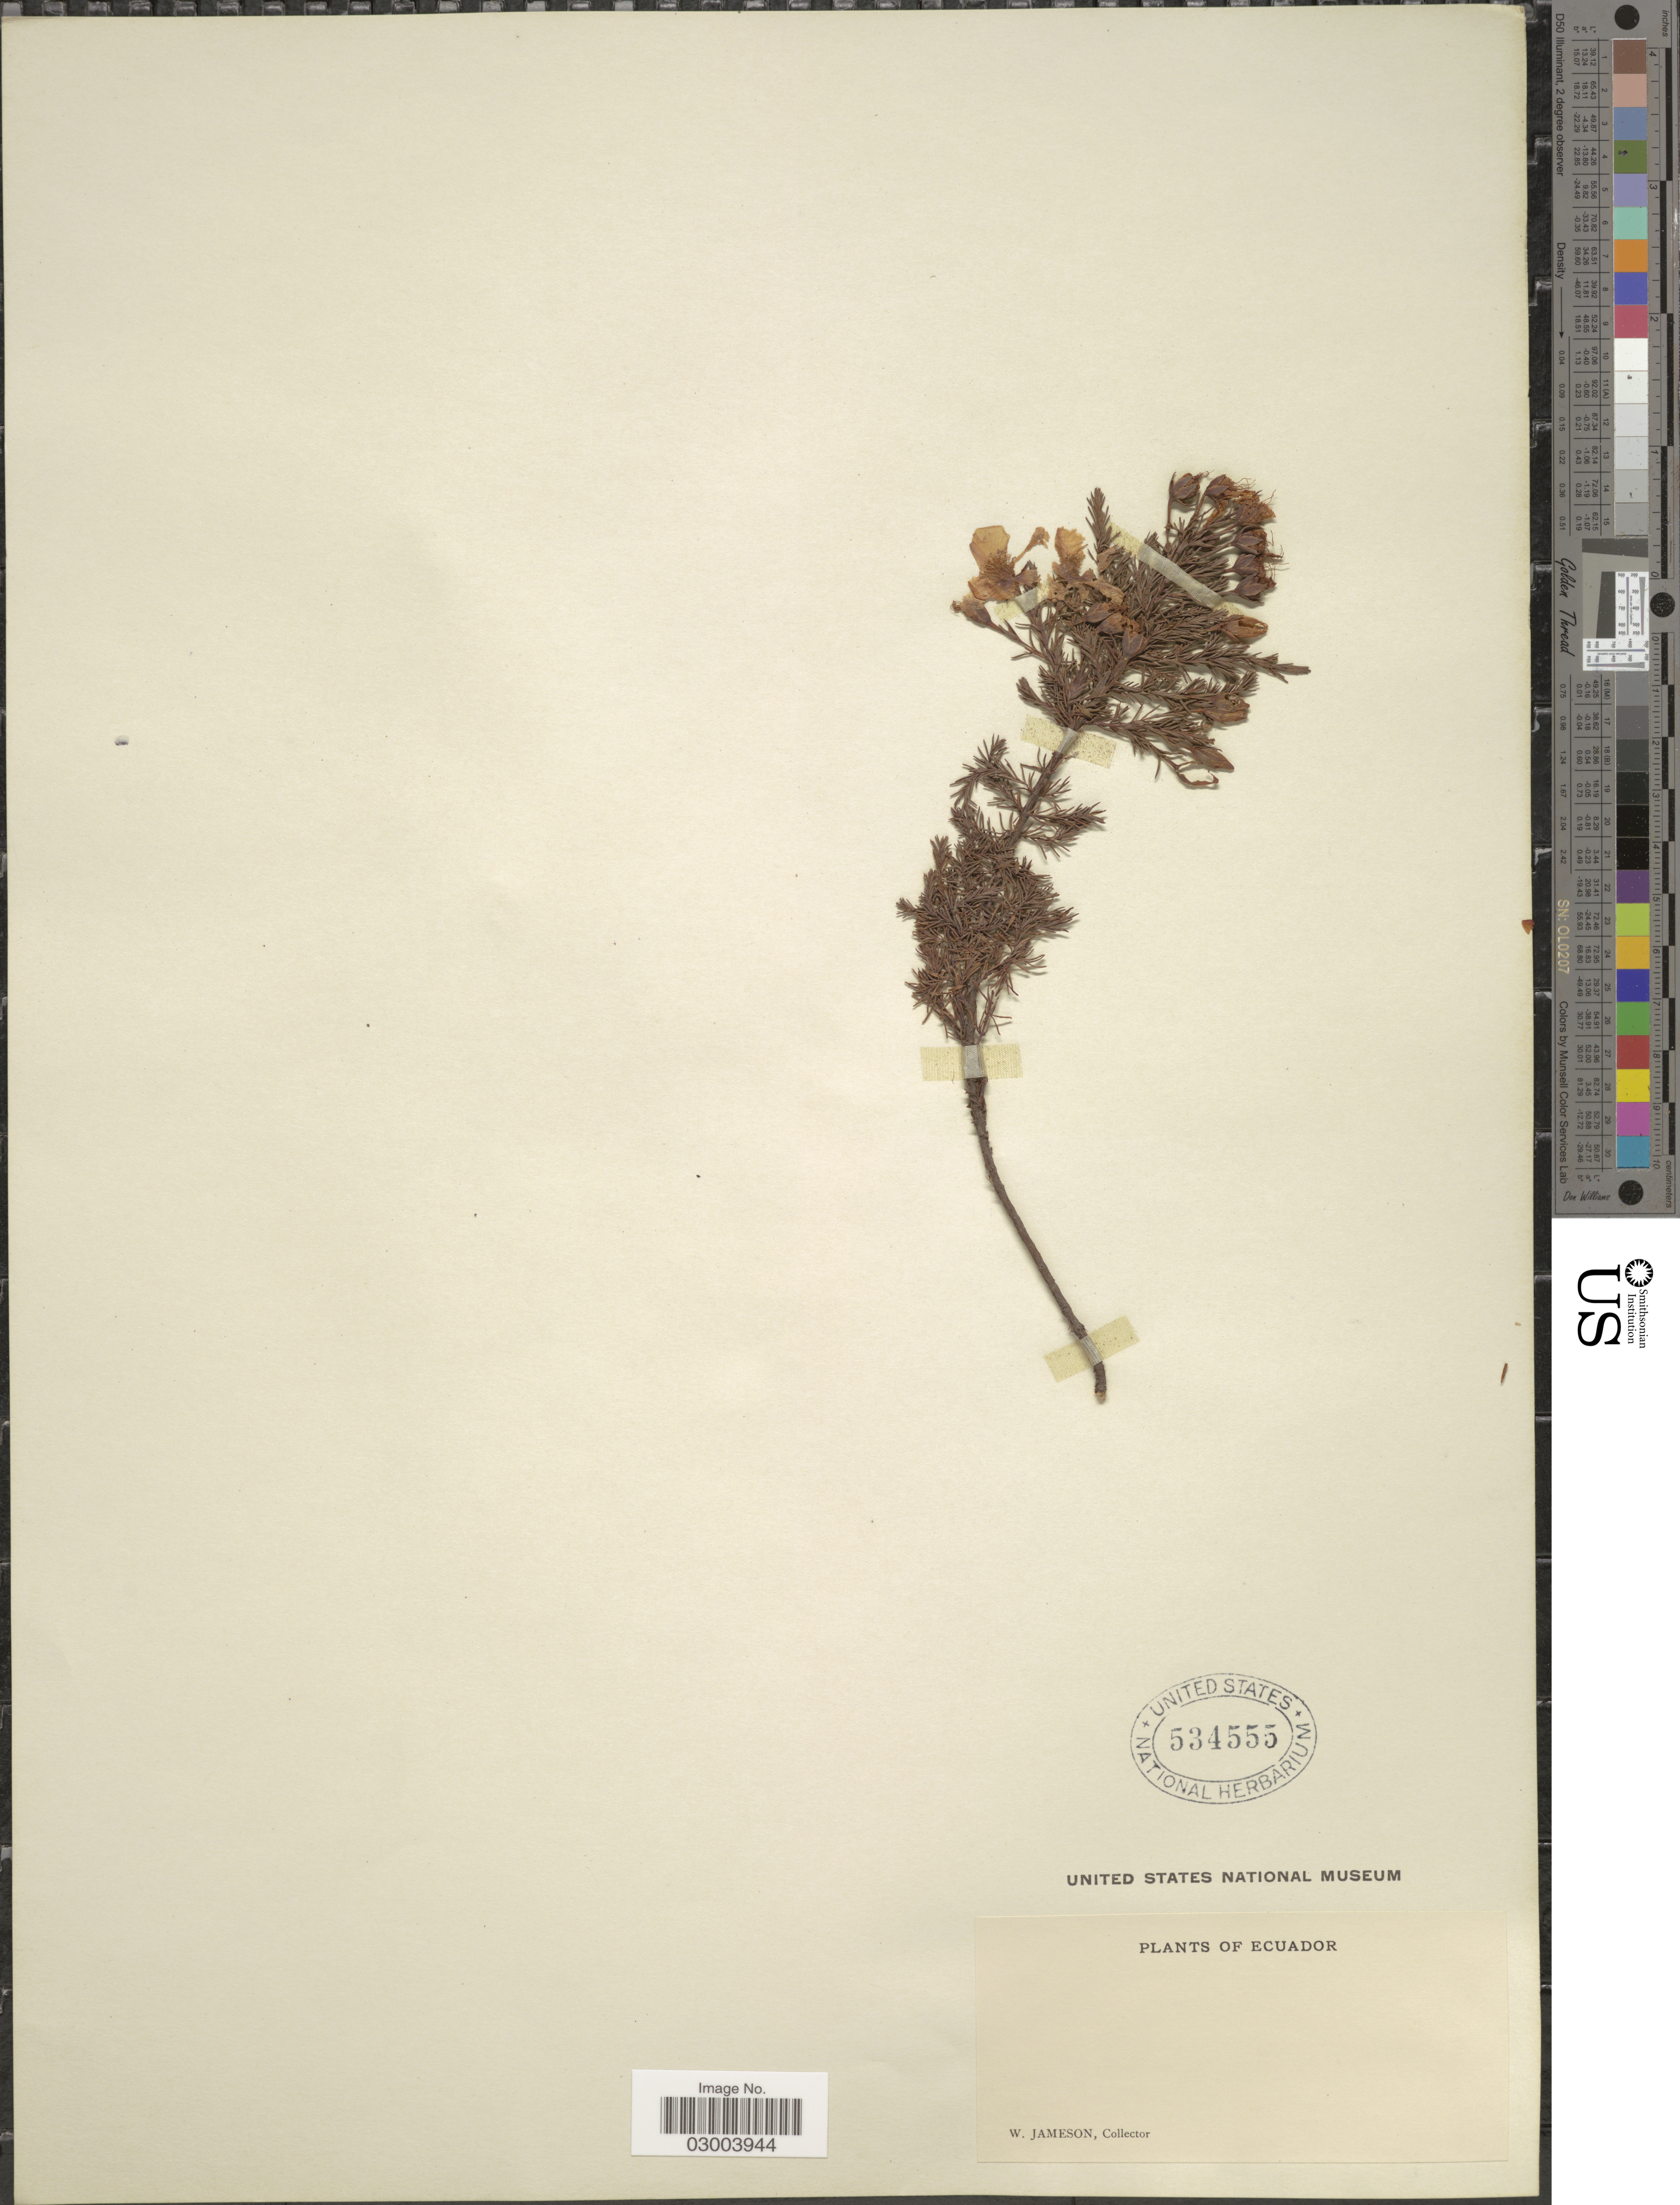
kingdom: Plantae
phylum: Tracheophyta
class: Magnoliopsida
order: Malpighiales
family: Hypericaceae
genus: Hypericum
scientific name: Hypericum laricifolium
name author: Juss.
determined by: Strong, M. T., (US), Smithsonian Institution - National Museum of Natural History (UNITED STATES)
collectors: W. Jameson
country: Ecuador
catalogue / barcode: US 534555